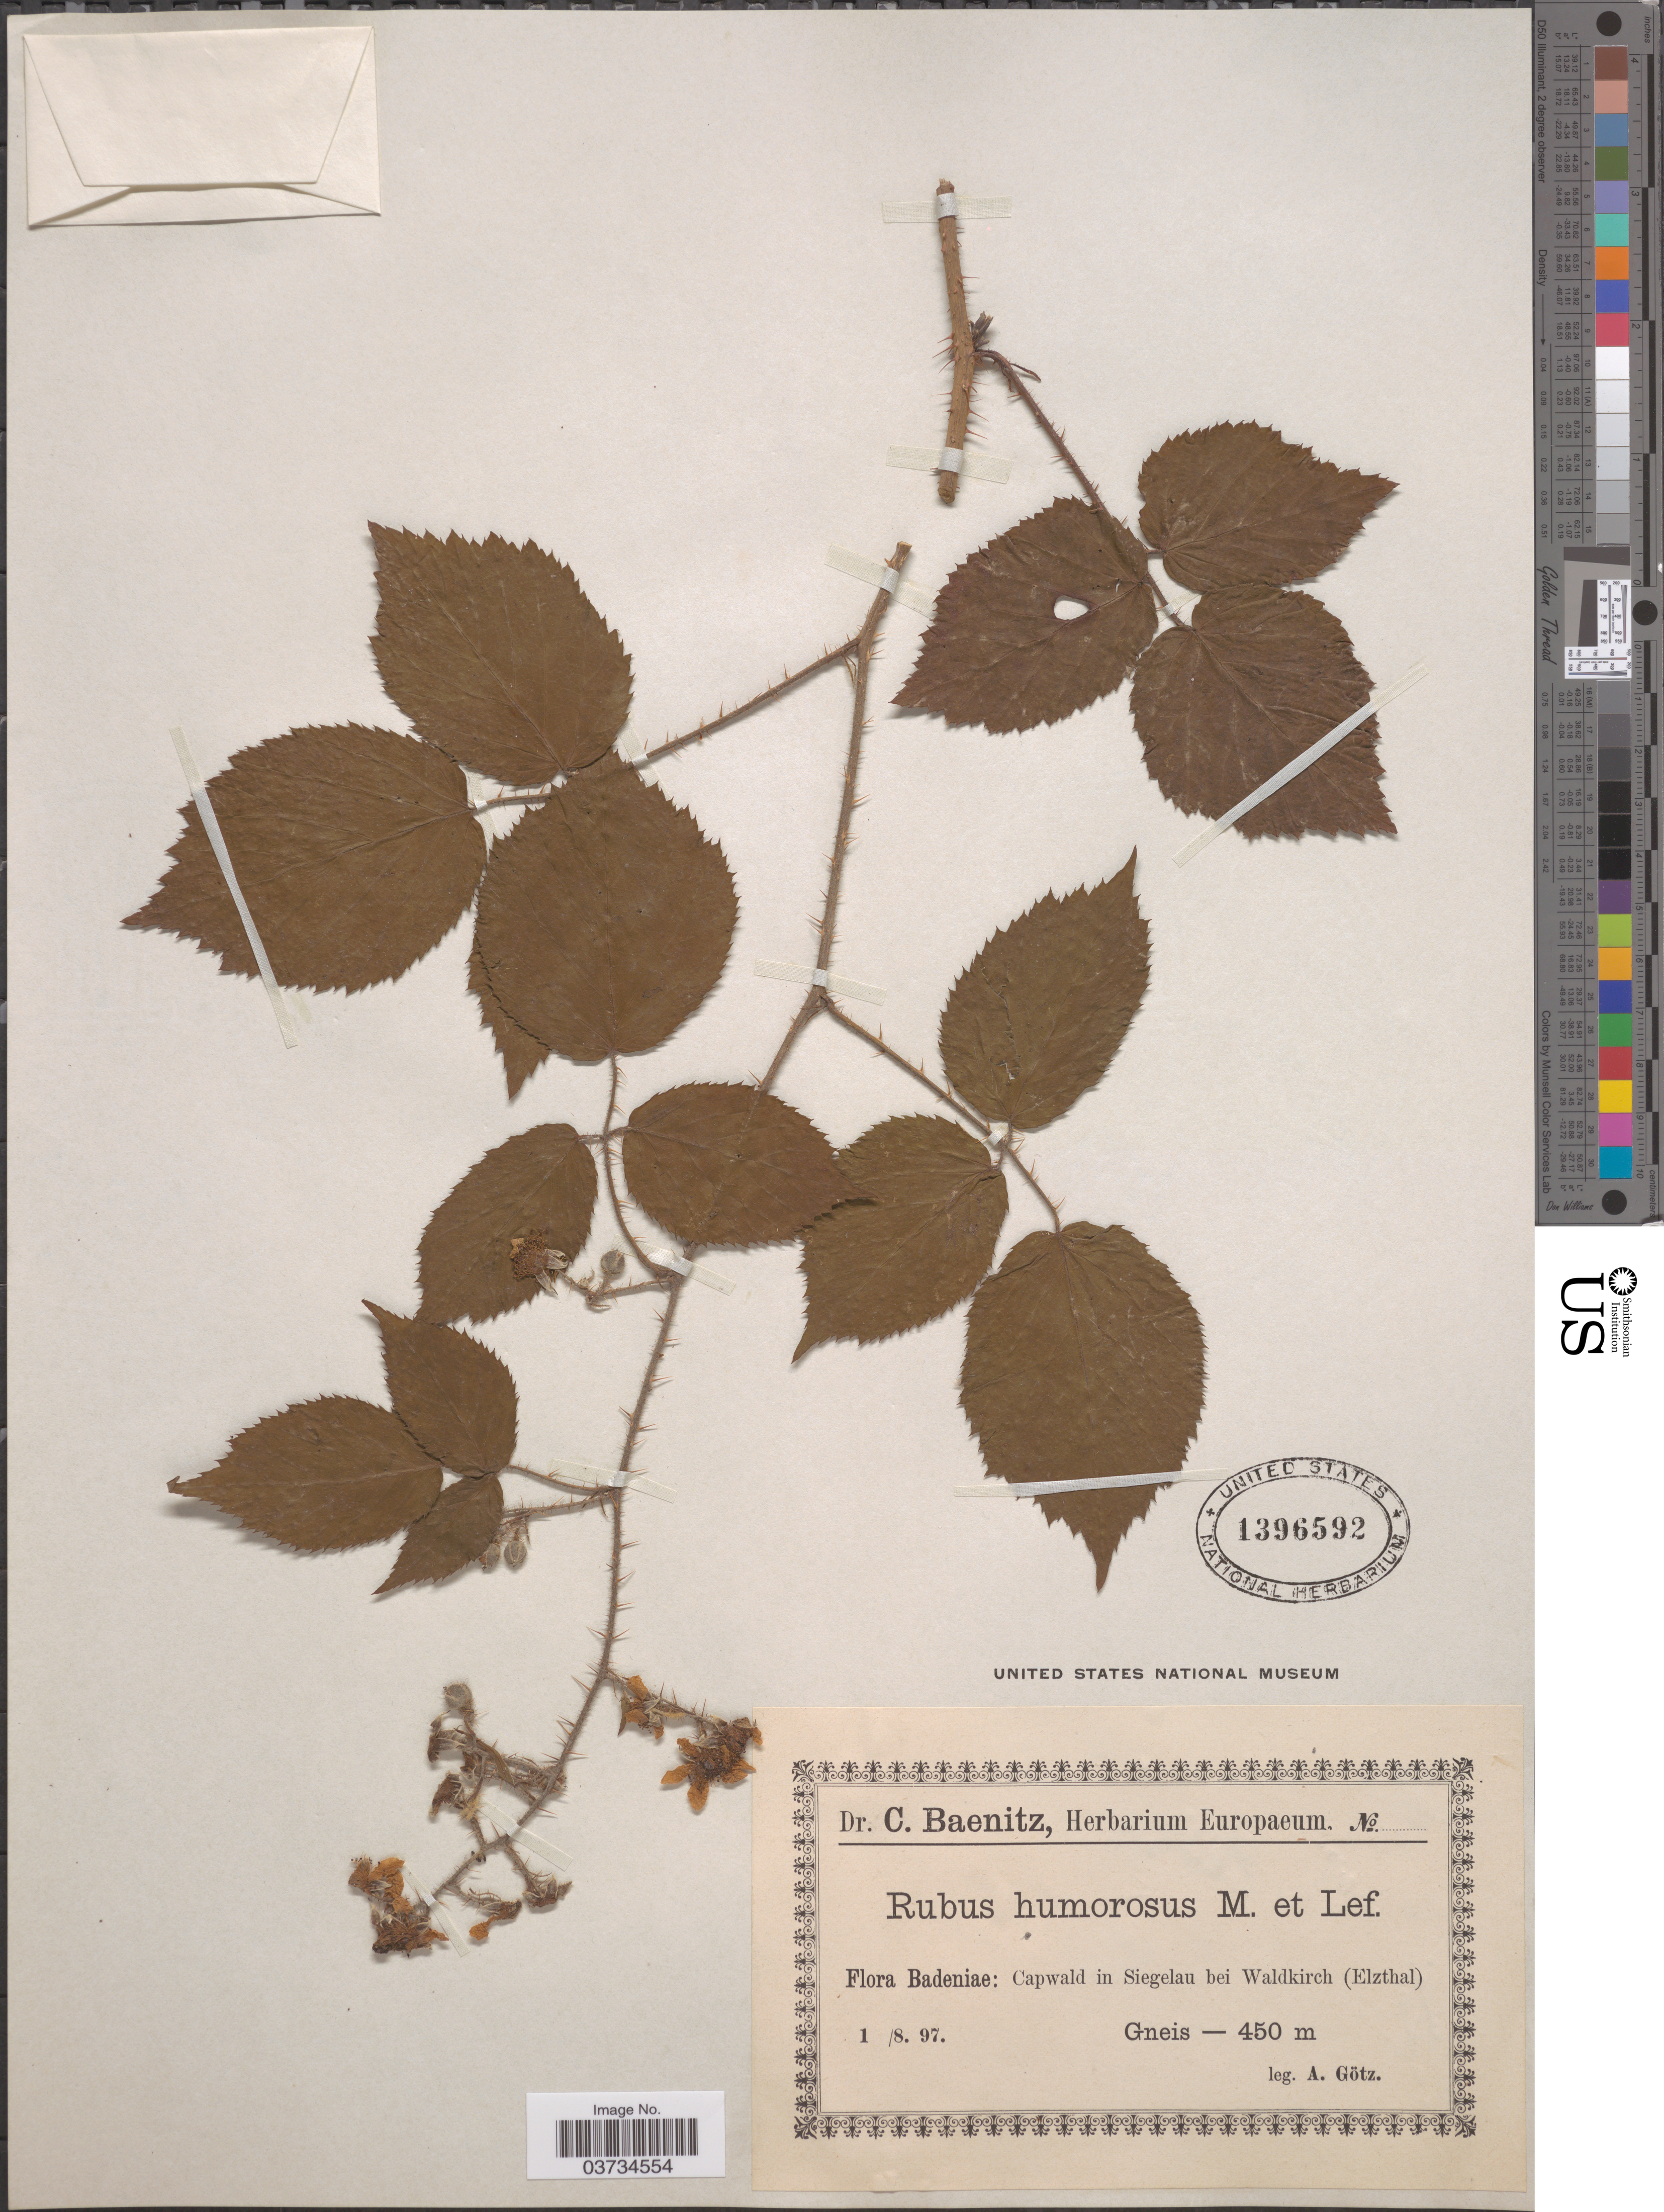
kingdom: Plantae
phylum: Tracheophyta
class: Magnoliopsida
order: Rosales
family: Rosaceae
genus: Rubus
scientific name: Rubus humorosus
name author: P.J. Müll.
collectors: A. Götz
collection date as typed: Transcribed d/m/y: 1/8/97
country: Germany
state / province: Baden-Württemberg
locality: Badeniae: Capwald in Siegelau bei Waldkirch (Elzthal).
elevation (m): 450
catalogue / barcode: US 1396592